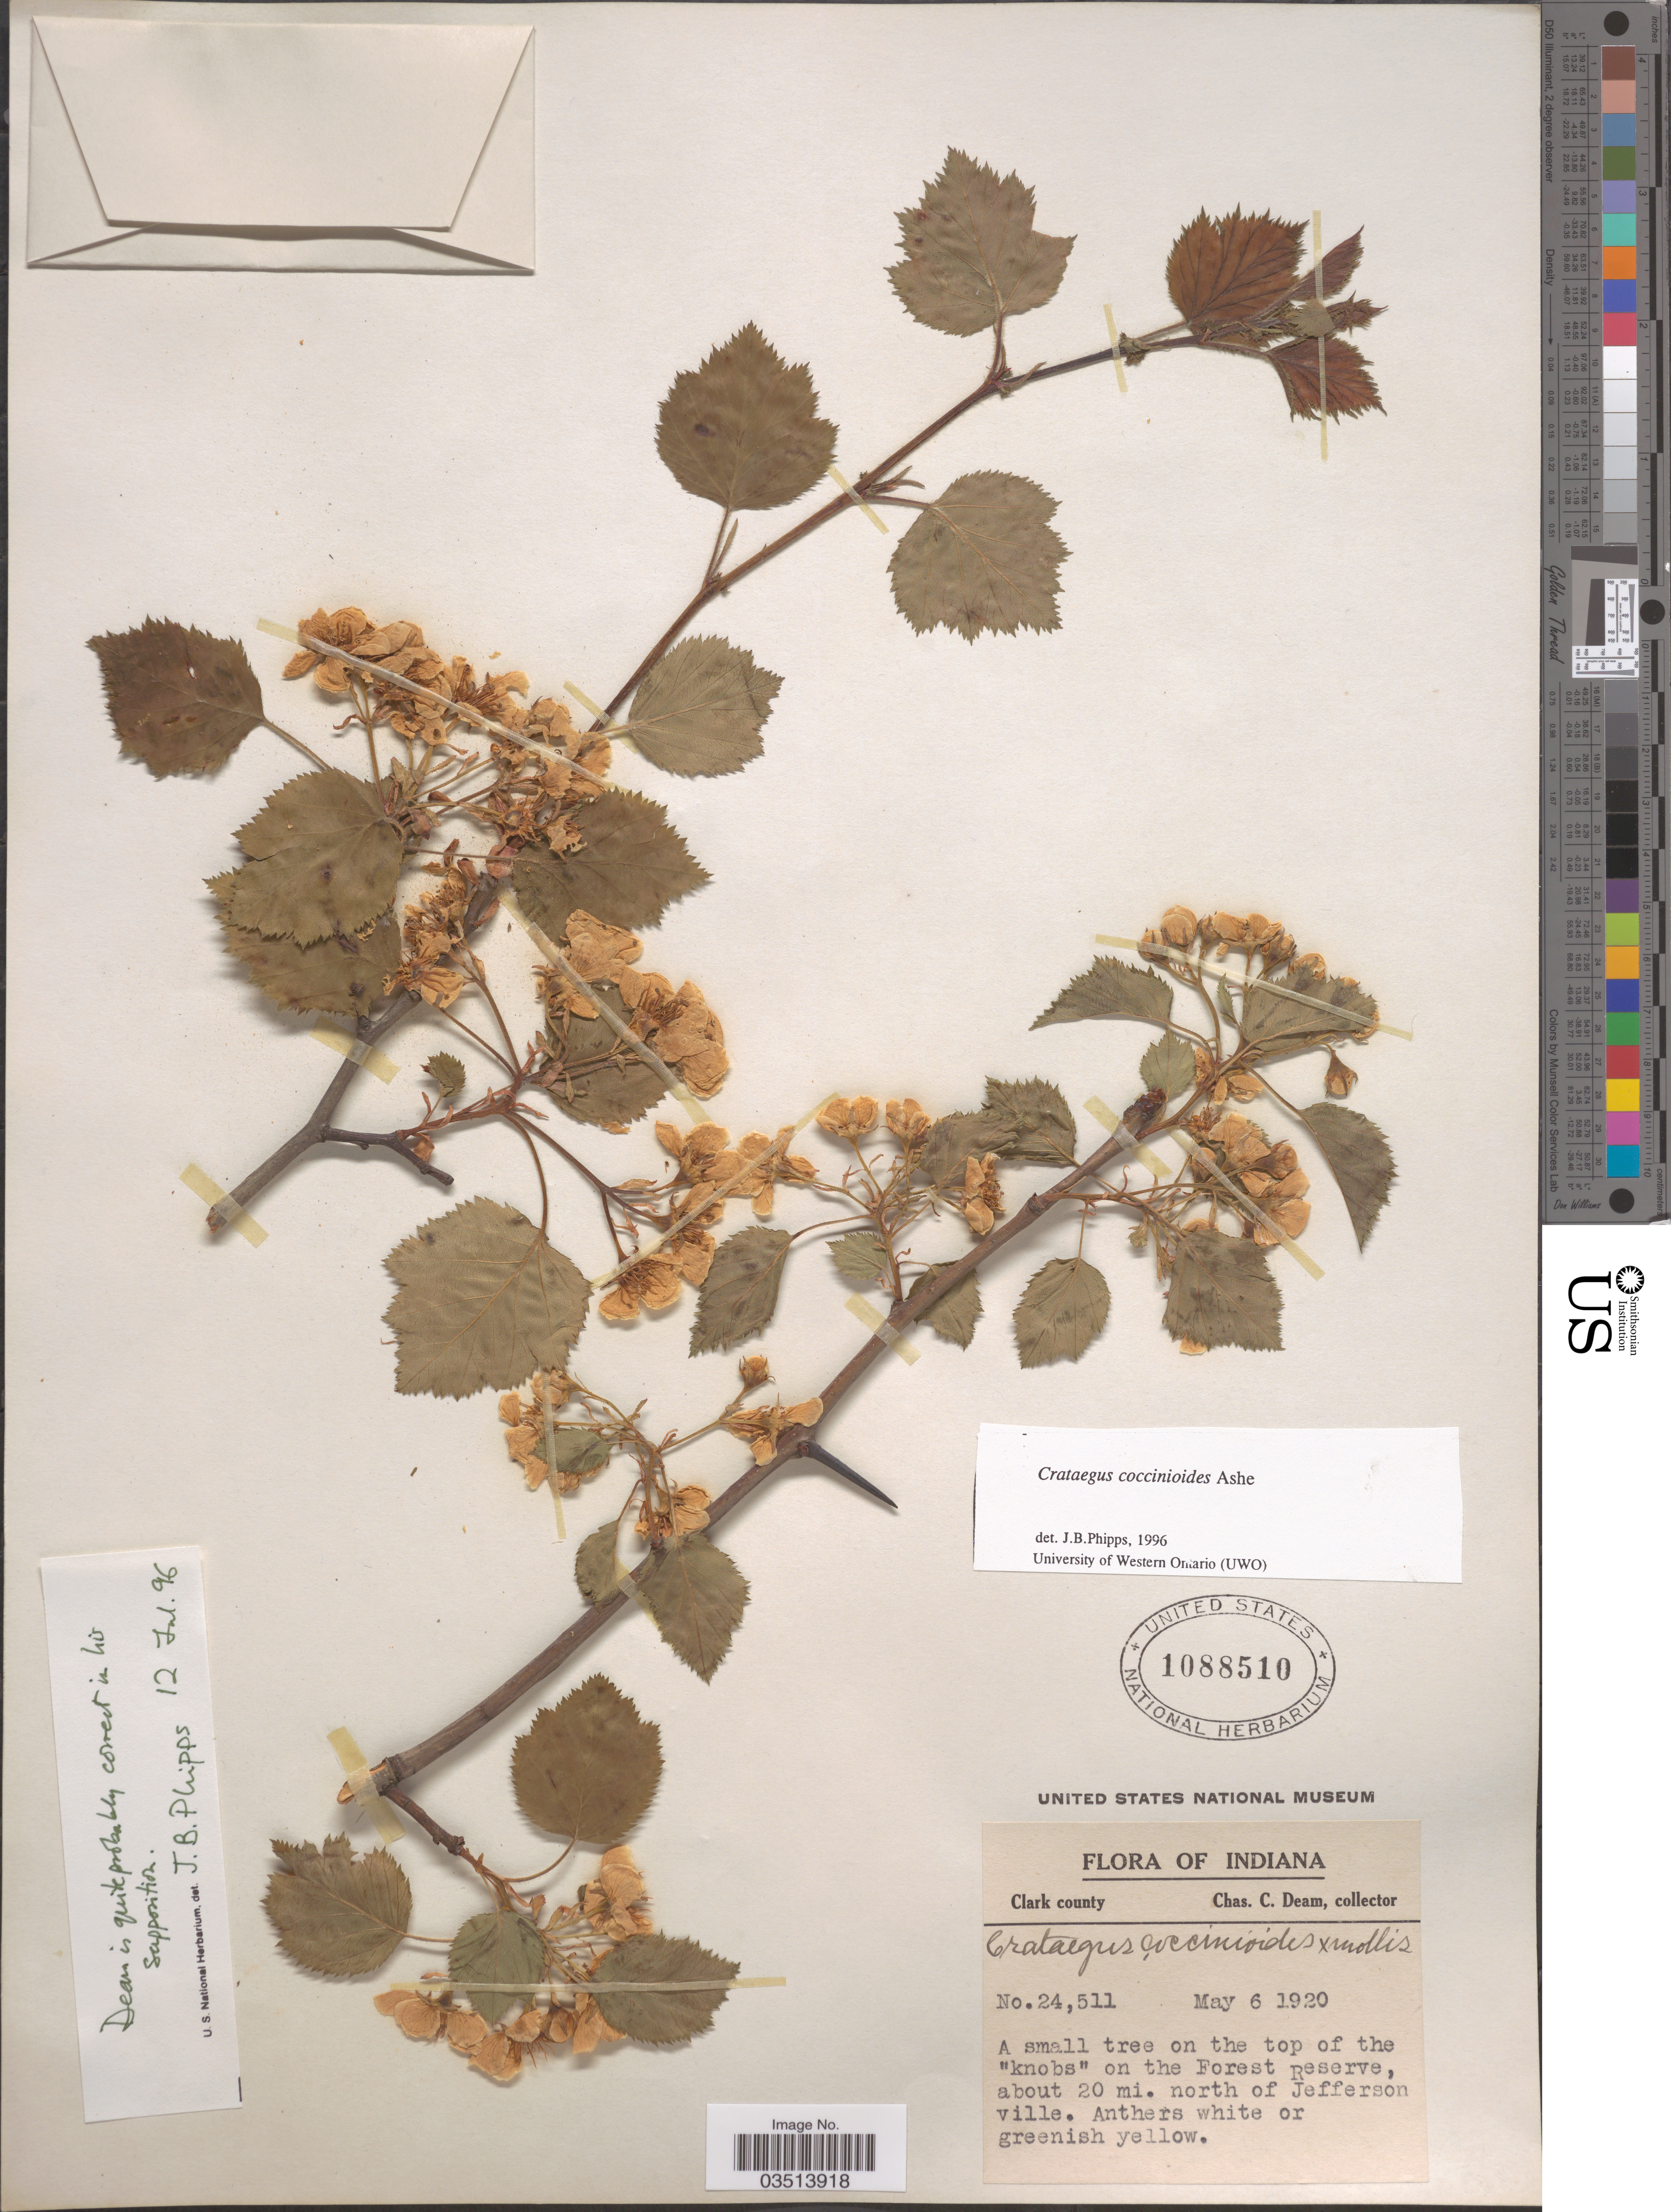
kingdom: Plantae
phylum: Tracheophyta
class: Magnoliopsida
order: Rosales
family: Rosaceae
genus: Crataegus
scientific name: Crataegus coccinioides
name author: Ashe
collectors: C. C. Deam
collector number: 24511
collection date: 1920-05-06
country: United States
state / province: Indiana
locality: Clark county. On the Forest Reserve, about 20 mi. north of Jefferson ville.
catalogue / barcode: US 1088510